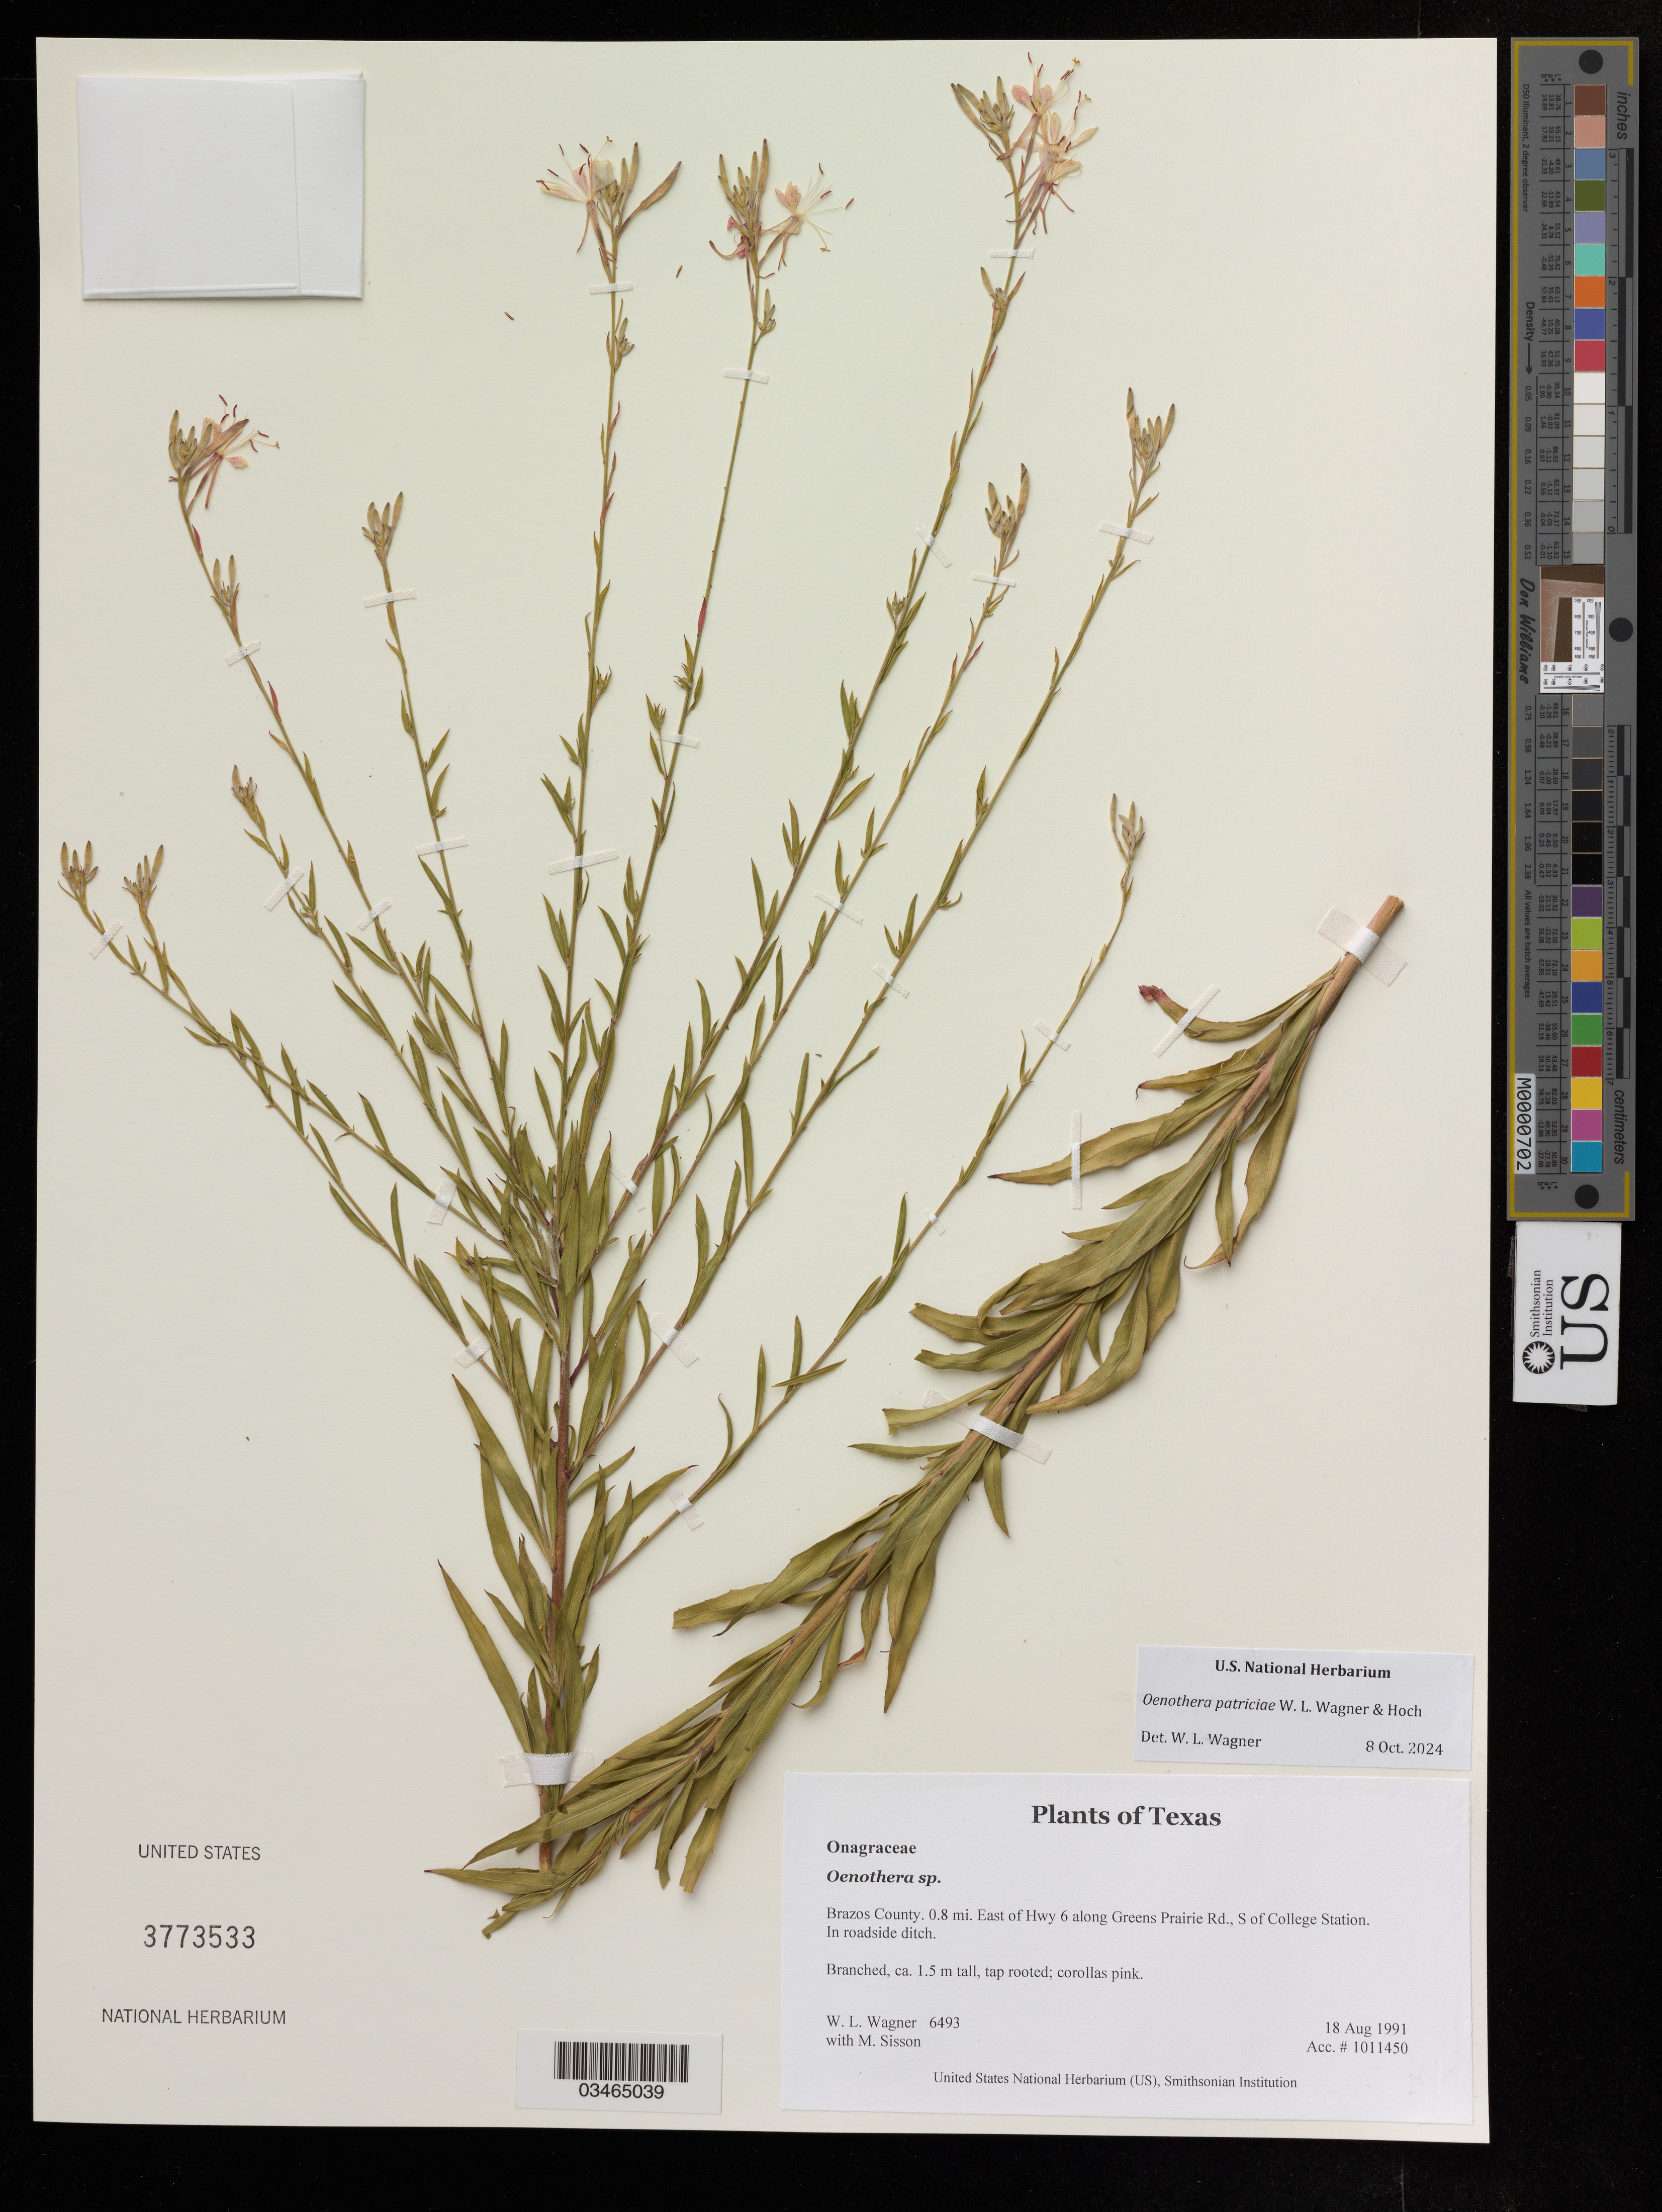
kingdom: Plantae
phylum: Tracheophyta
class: Magnoliopsida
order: Myrtales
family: Onagraceae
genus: Oenothera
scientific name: Oenothera patriciae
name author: W.L. Wagner & Hoch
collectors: W. L. Wagner & M. Sisson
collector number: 6493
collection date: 1991-08-18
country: United States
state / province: Texas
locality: Brazos County. 0.8 mi. East of Hwy 6 along Greens Prairie Rd., S of College Station.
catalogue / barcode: US 3773533